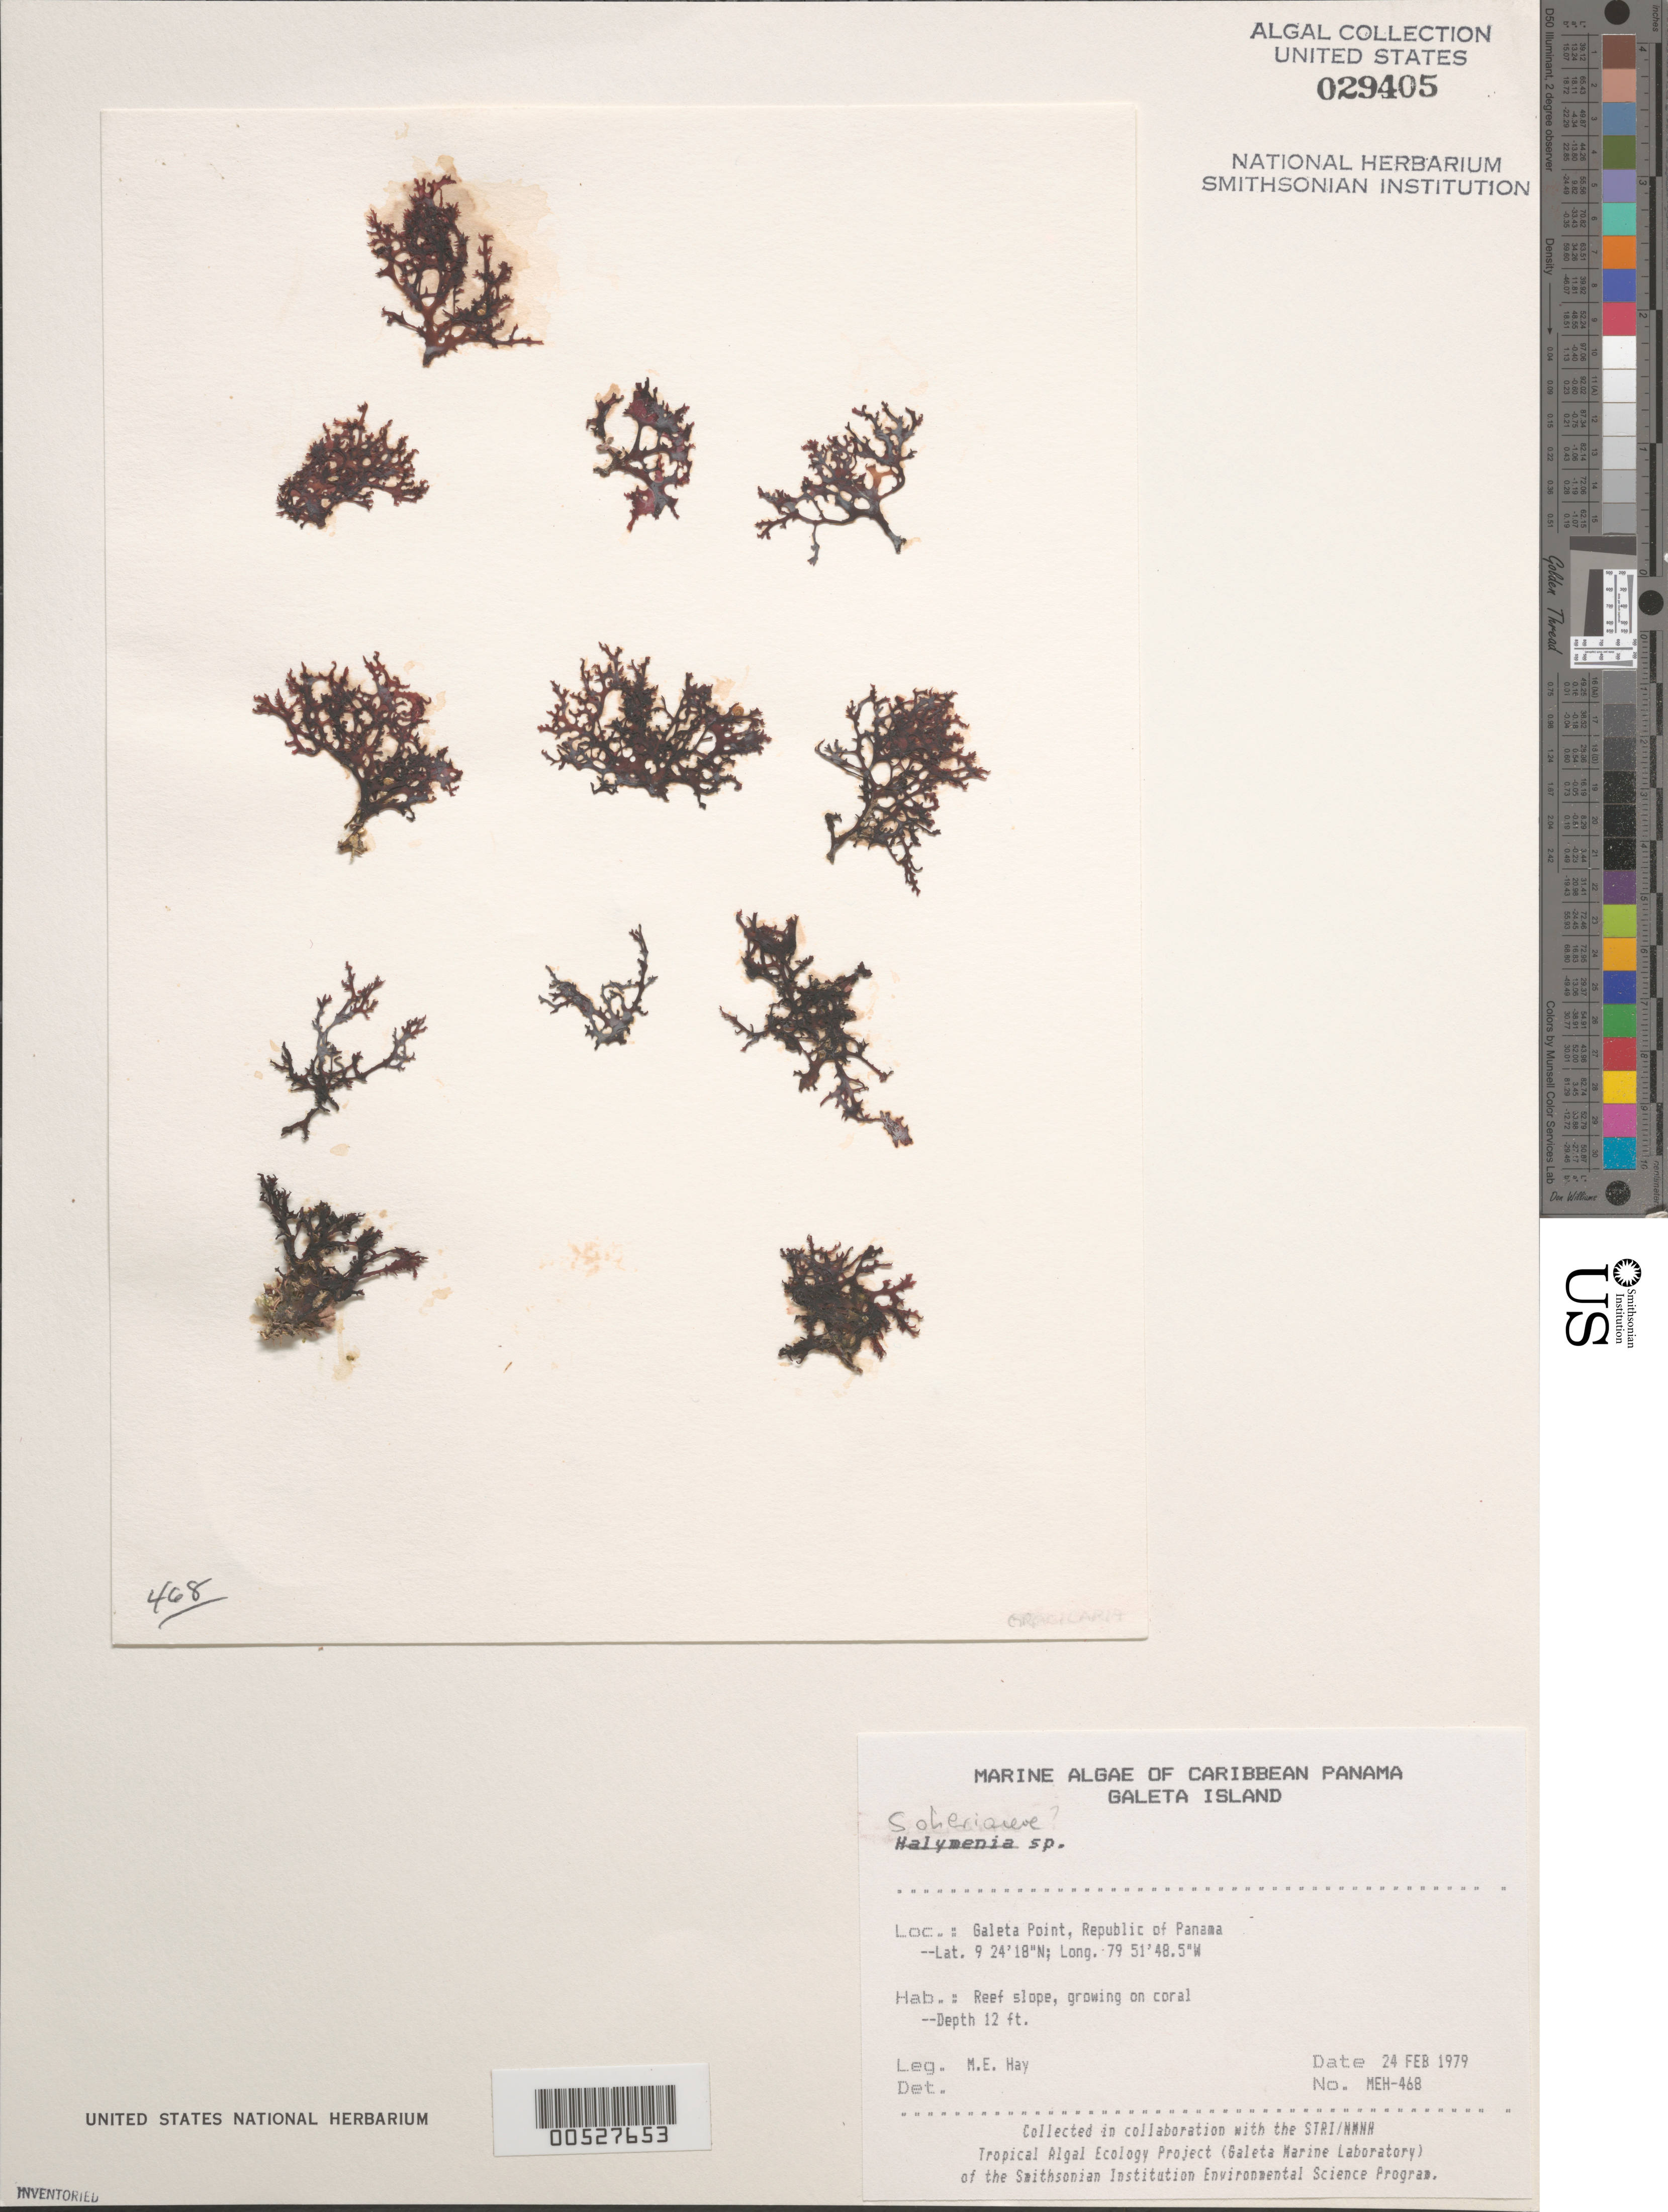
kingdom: Plantae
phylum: Rhodophyta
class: Florideophyceae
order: Gigartinales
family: Solieriaceae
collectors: M. E. Hay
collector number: MEH-468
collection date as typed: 24 Feb 1979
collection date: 1979-02-24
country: Panama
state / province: Colón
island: Galeta Island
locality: Galeta Point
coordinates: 9 24' 18" N, 79 51' 48.5" W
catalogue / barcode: US 29405